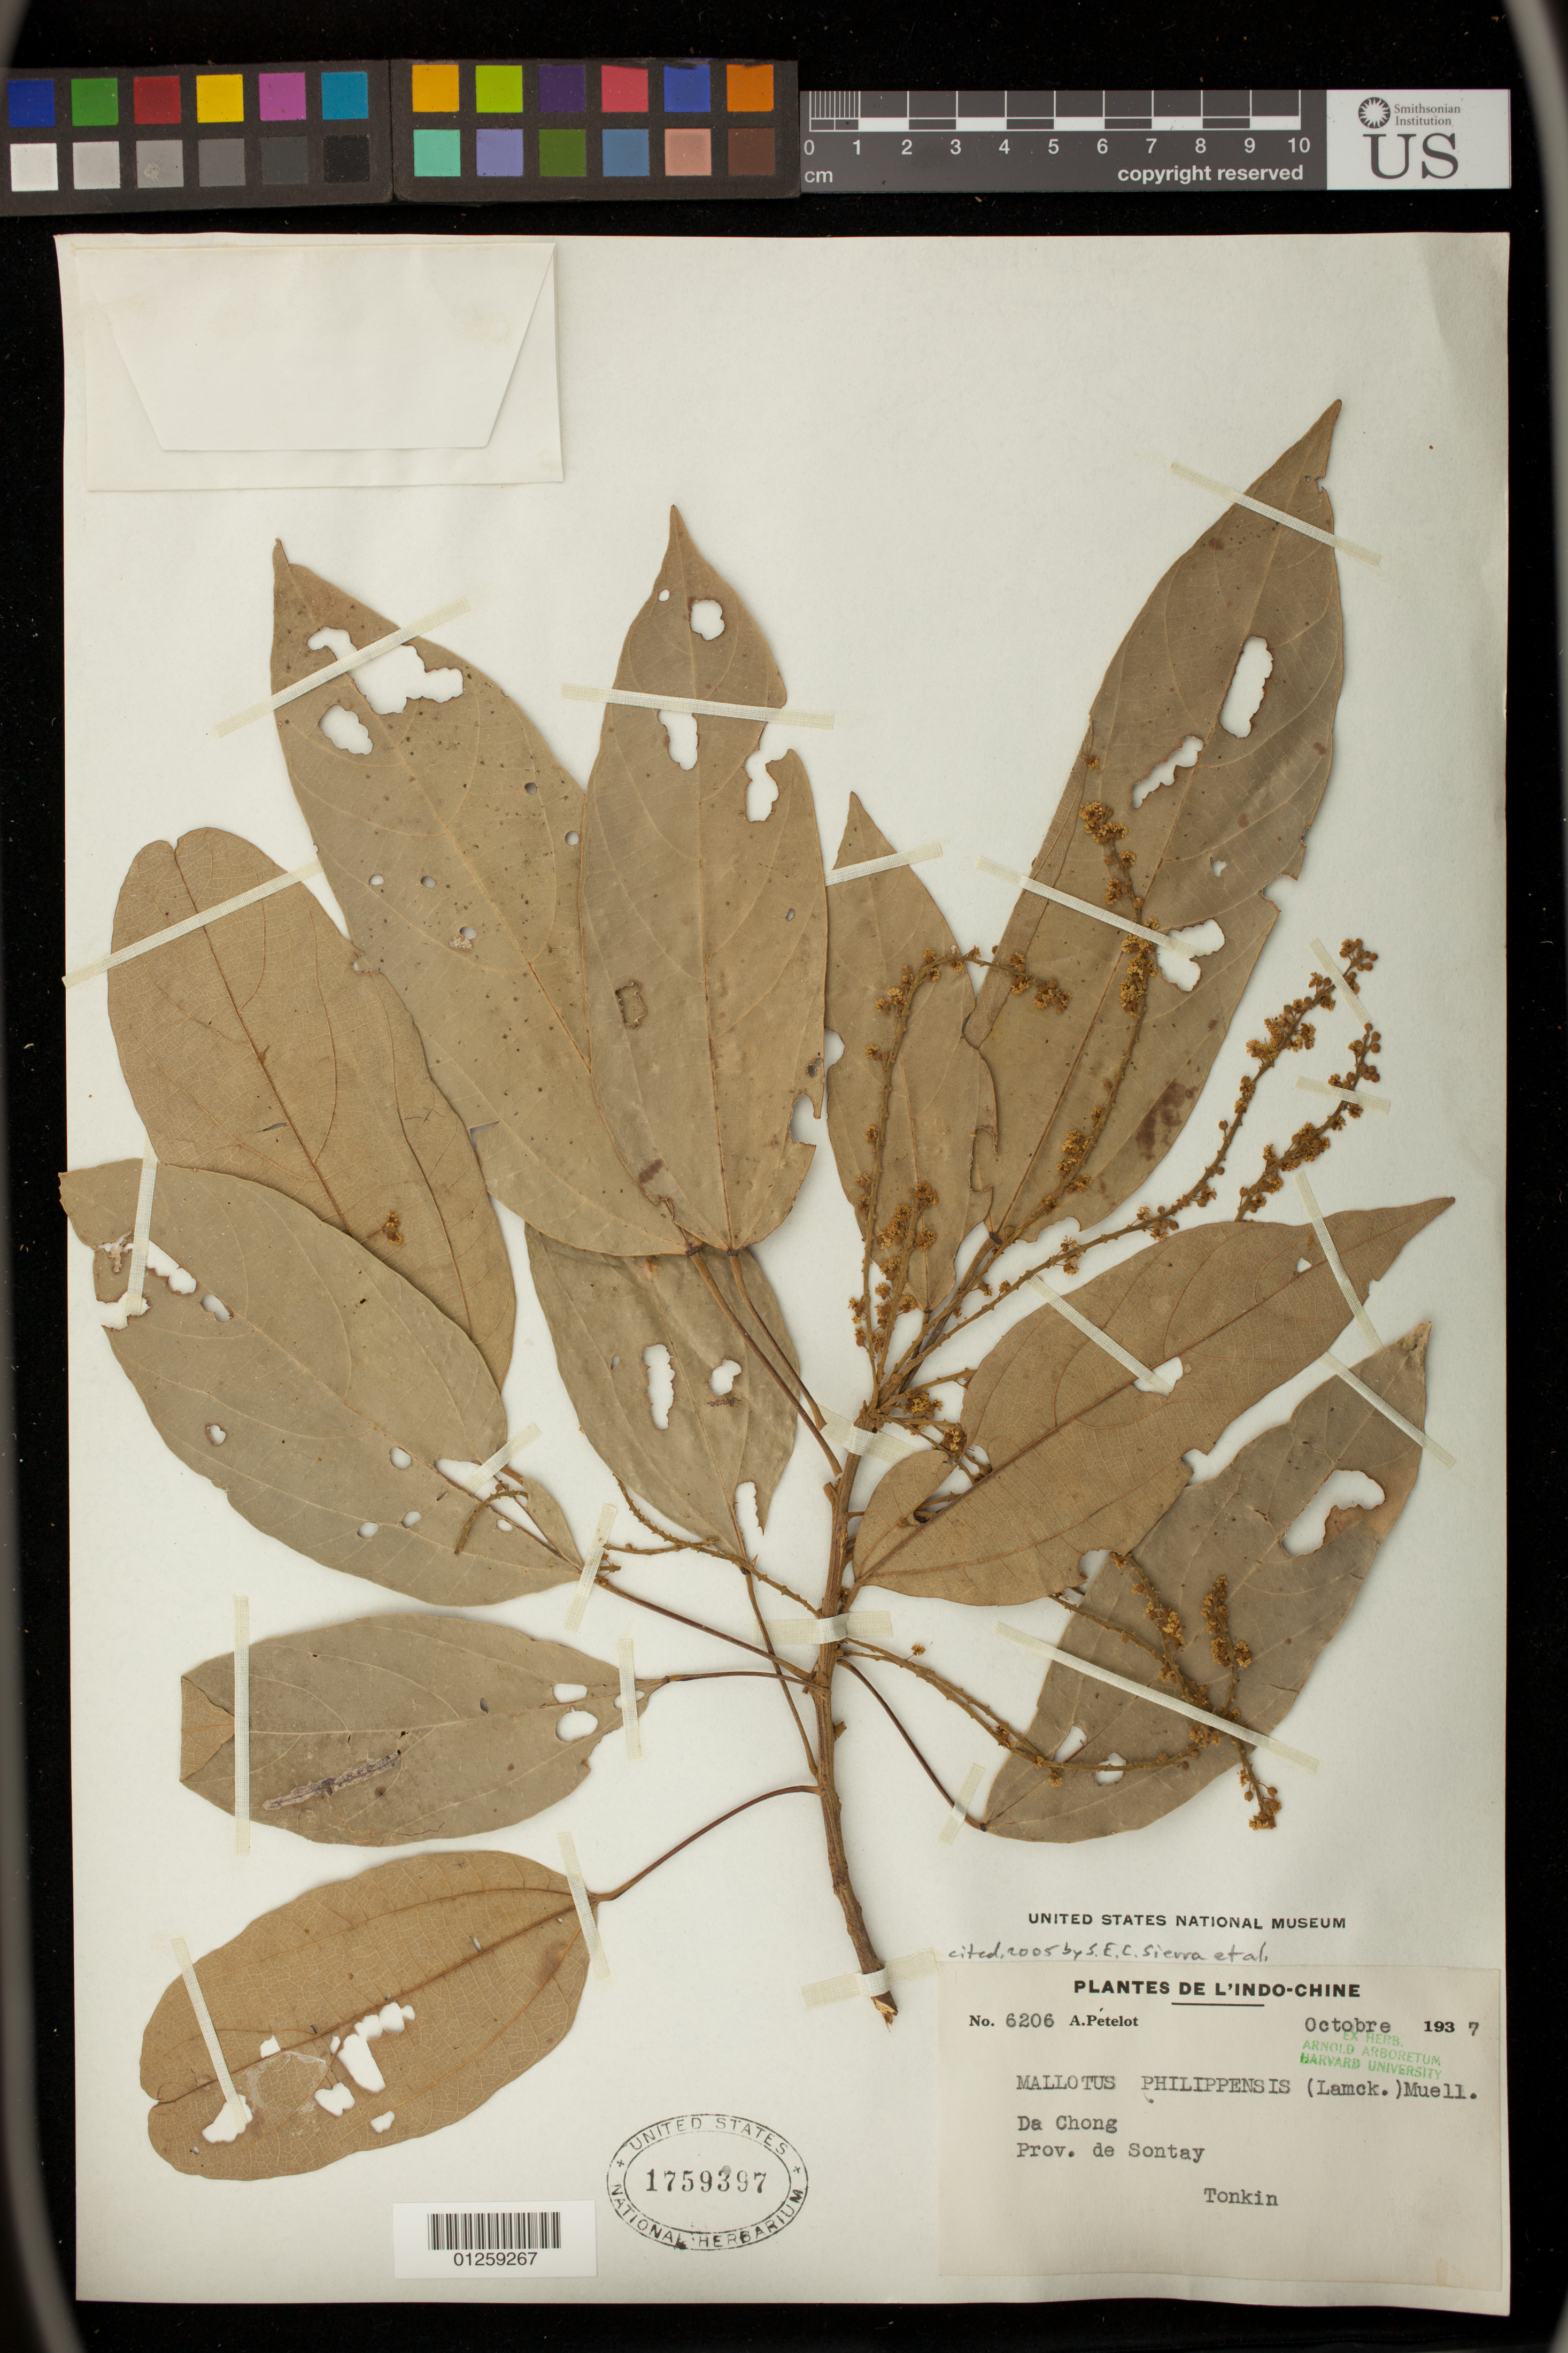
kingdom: Plantae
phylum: Tracheophyta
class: Magnoliopsida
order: Malpighiales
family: Euphorbiaceae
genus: Mallotus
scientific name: Mallotus philippensis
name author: (Lam.) Müll. Arg.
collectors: A. Petelot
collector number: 6206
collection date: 1937-10-01/1937-10-31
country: Vietnam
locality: Da Chong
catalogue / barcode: US 1759397